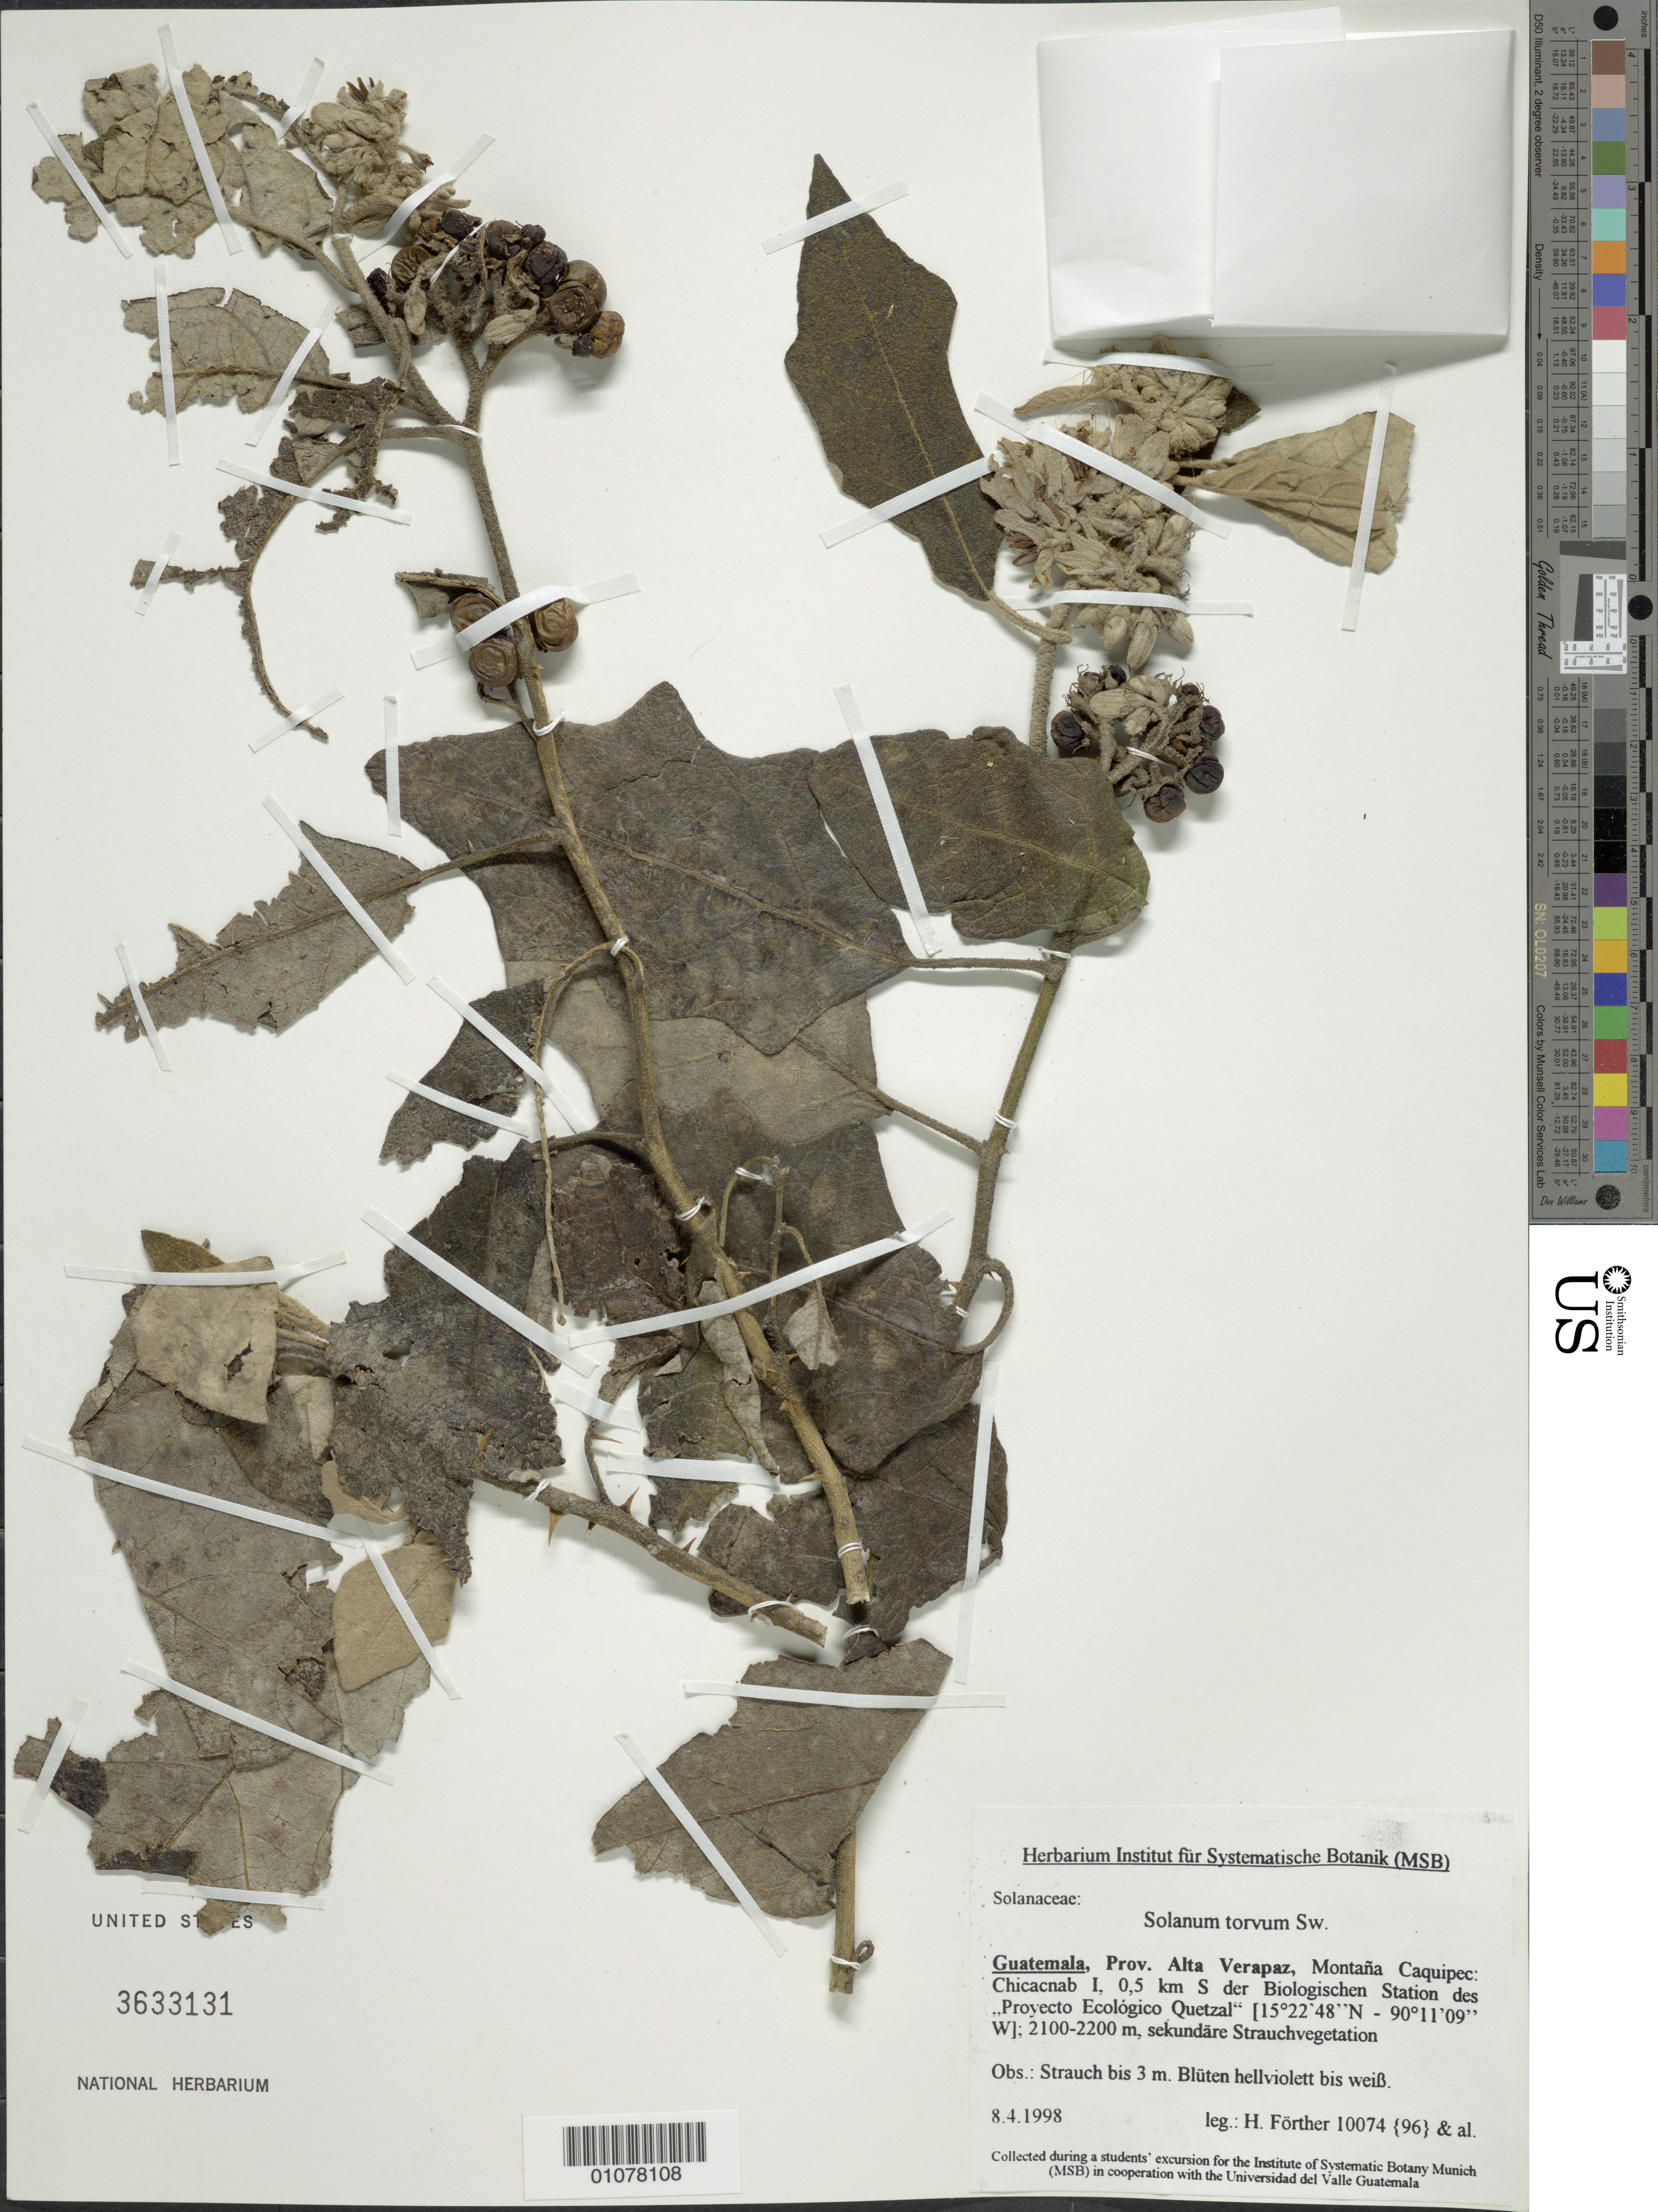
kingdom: Plantae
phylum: Tracheophyta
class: Magnoliopsida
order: Solanales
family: Solanaceae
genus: Solanum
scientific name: Solanum torvum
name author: Sw.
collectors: H. Förther et al.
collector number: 10074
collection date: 1998-04-08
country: Guatemala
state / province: Alta Verapaz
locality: Montaña Caquipec, Chicacnab I, 0.5 km S der Biologischen Station des Proyecto Ecológico Quetzal.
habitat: Sekundäre Strauchvegetation.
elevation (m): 2100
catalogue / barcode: US 3633131